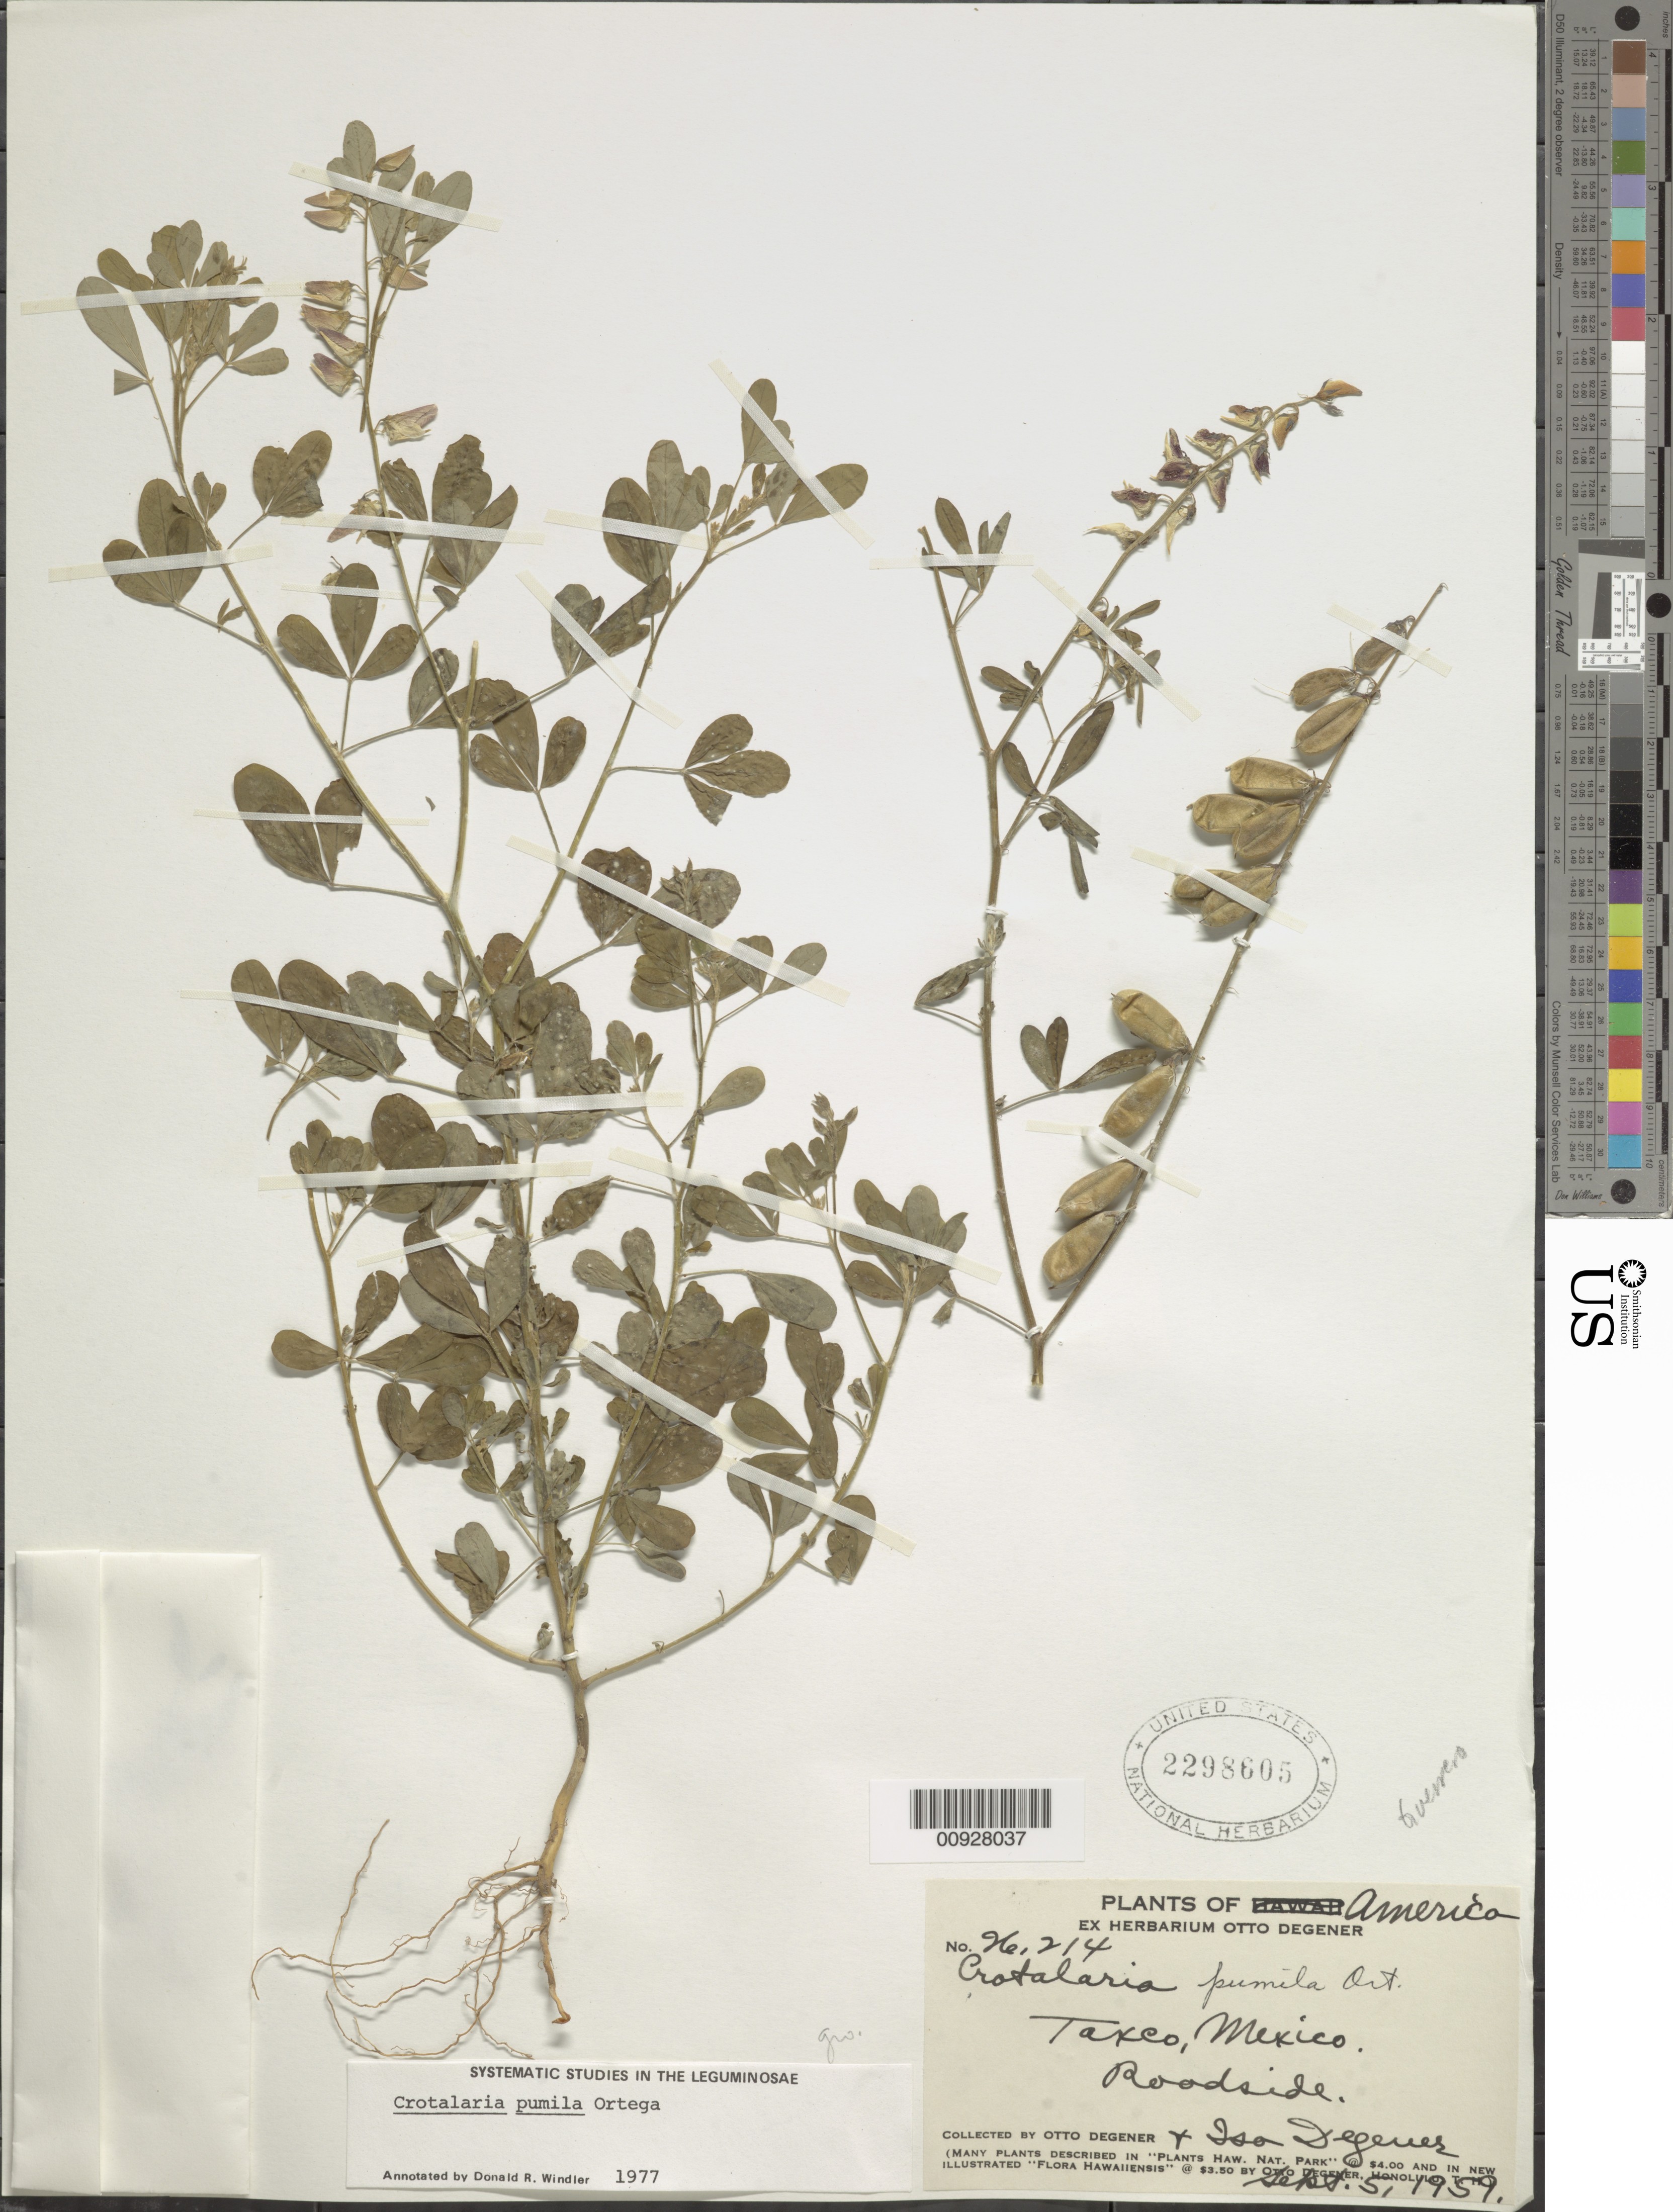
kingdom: Plantae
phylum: Tracheophyta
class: Magnoliopsida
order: Fabales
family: Fabaceae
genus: Crotalaria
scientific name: Crotalaria pumila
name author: Ortega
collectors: O. Degener & I. Degener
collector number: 26,214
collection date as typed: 05 Sep 1959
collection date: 1959-09-05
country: Mexico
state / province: Guerrero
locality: Taxco.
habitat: Roadside.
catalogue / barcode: US 2298605